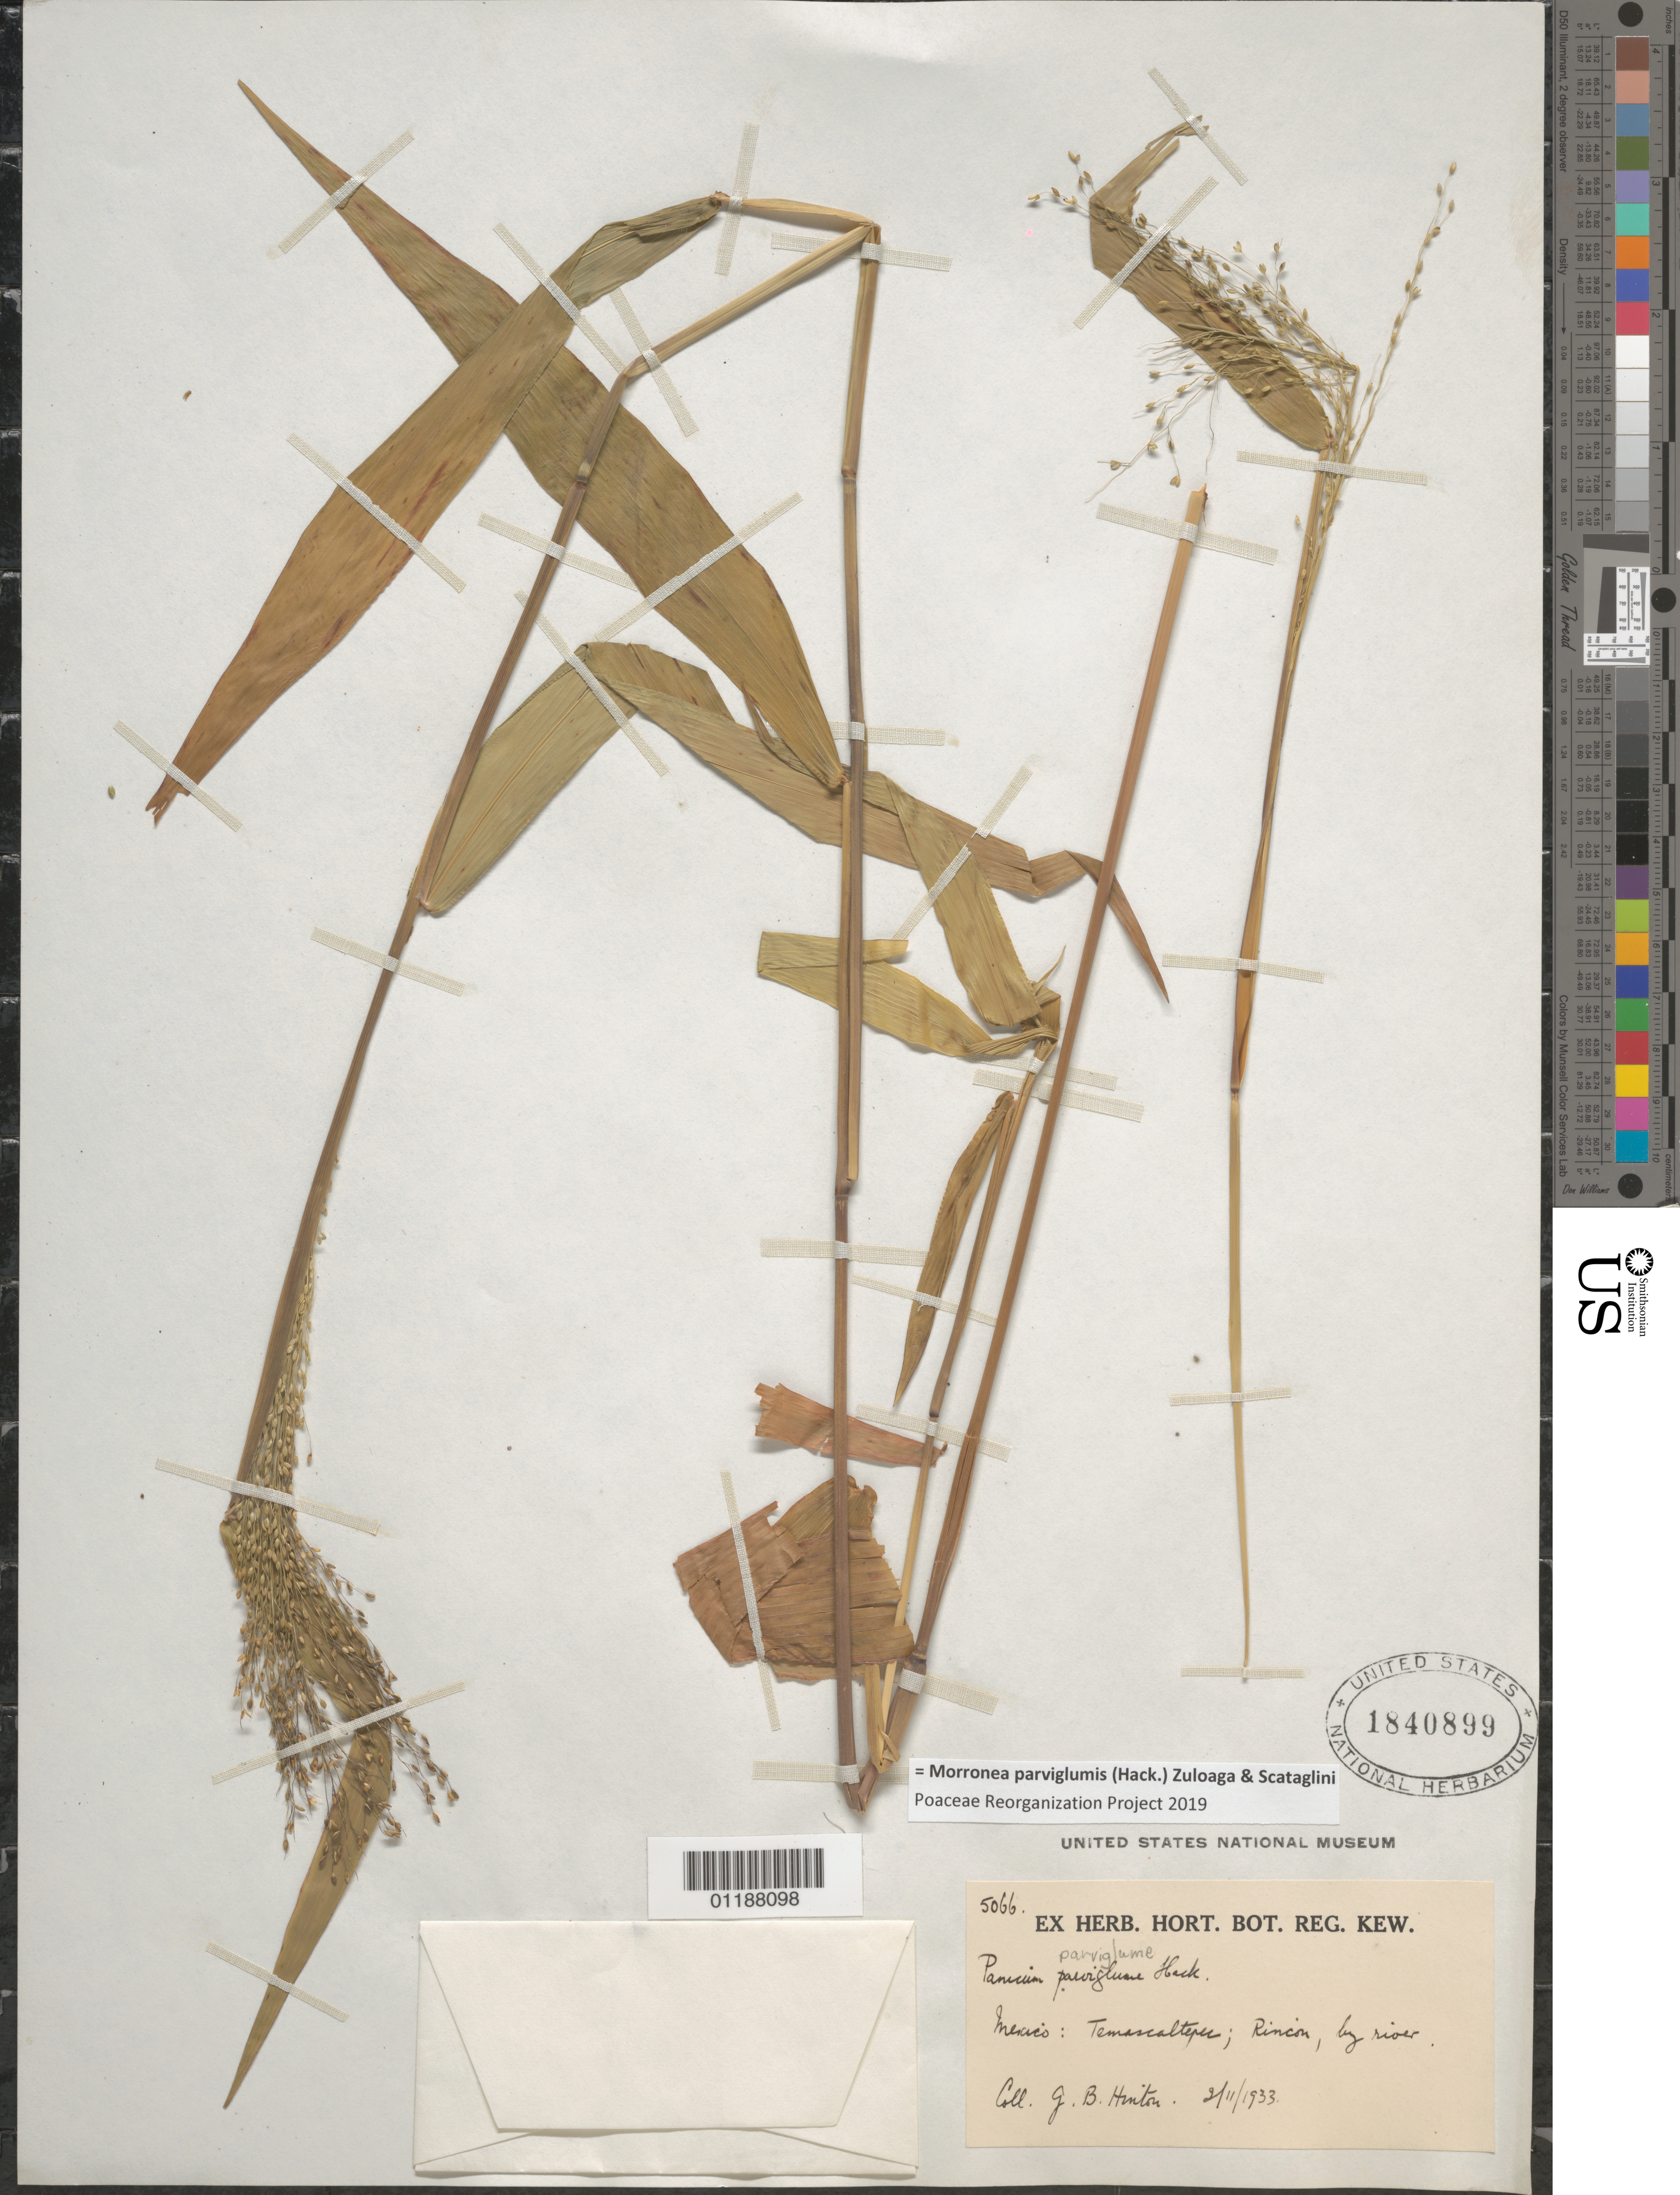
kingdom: Plantae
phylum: Tracheophyta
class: Liliopsida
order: Poales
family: Poaceae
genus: Morronea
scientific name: Morronea parviglumis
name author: (Hack.) Zuloaga & Scataglini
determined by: Poaceae Reorganization Project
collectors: G. B. Hinton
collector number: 5066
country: Mexico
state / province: México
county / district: Temascaltepec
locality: Rincon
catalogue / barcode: US 1840899